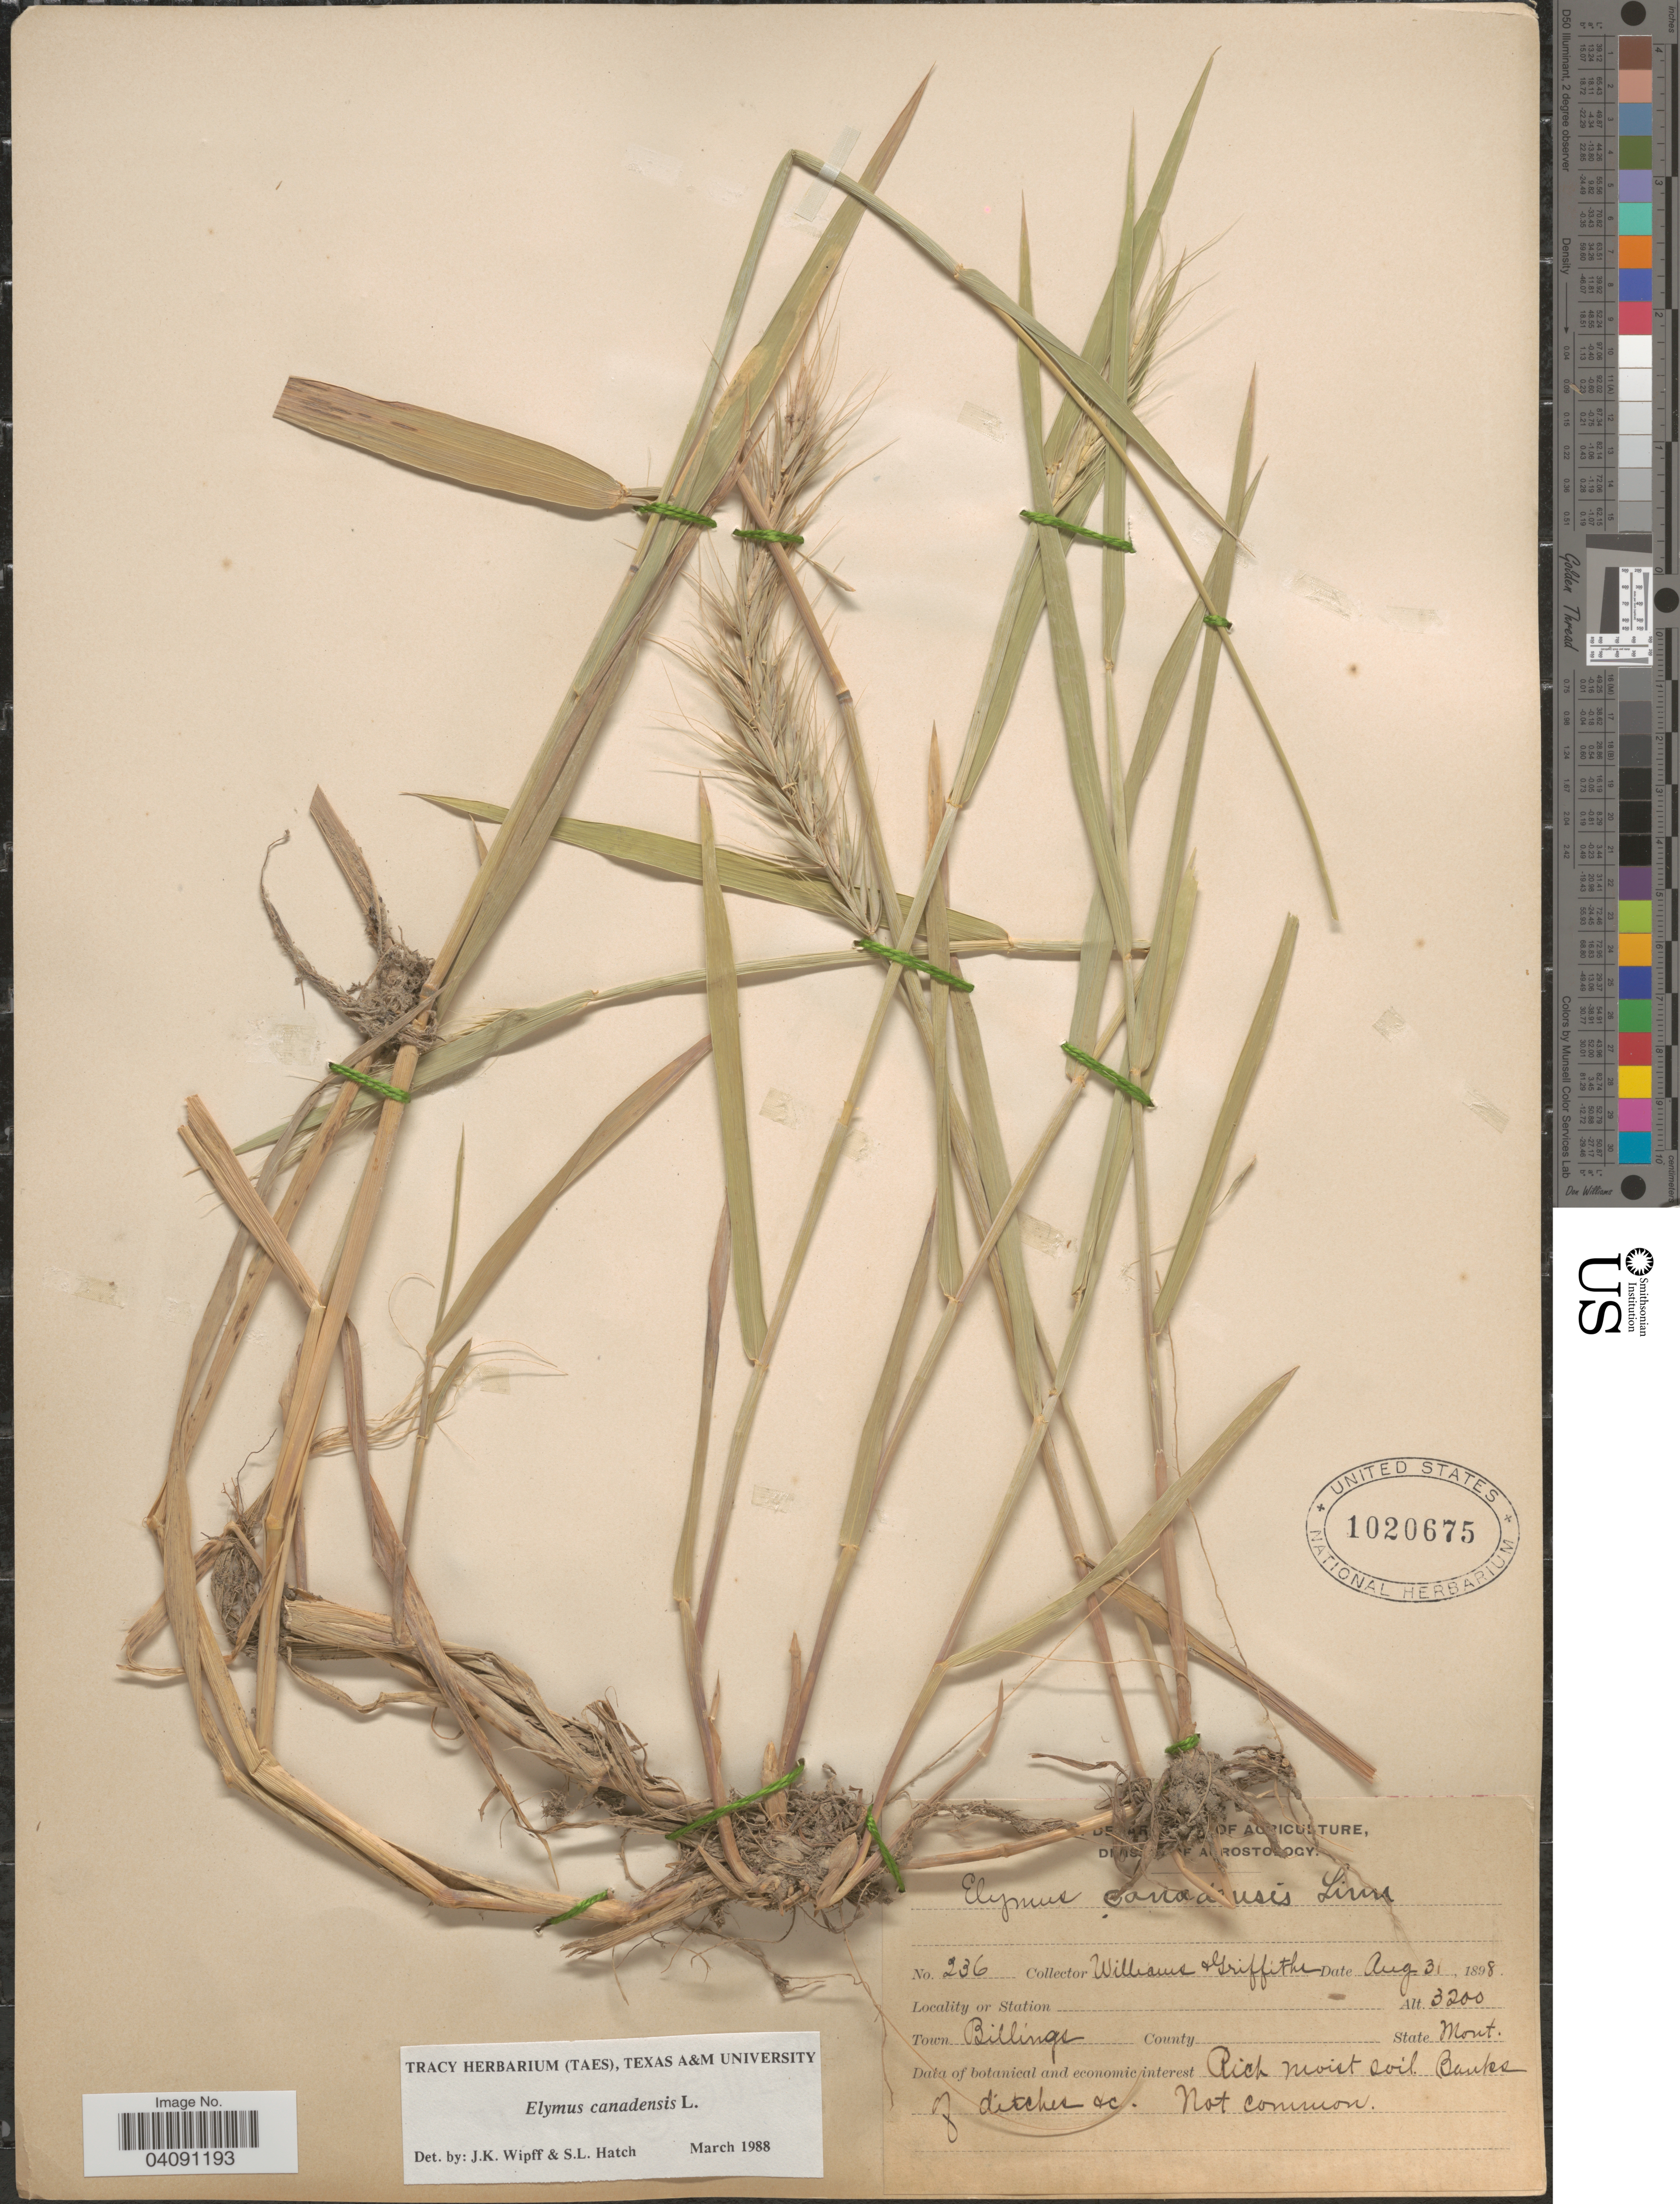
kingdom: Plantae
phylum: Tracheophyta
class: Liliopsida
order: Poales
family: Poaceae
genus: Elymus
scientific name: Elymus canadensis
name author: L.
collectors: -- Williams & -- Griffiths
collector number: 236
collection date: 1898-08-31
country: United States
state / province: Montana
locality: Town Billings.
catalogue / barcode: US 1020675